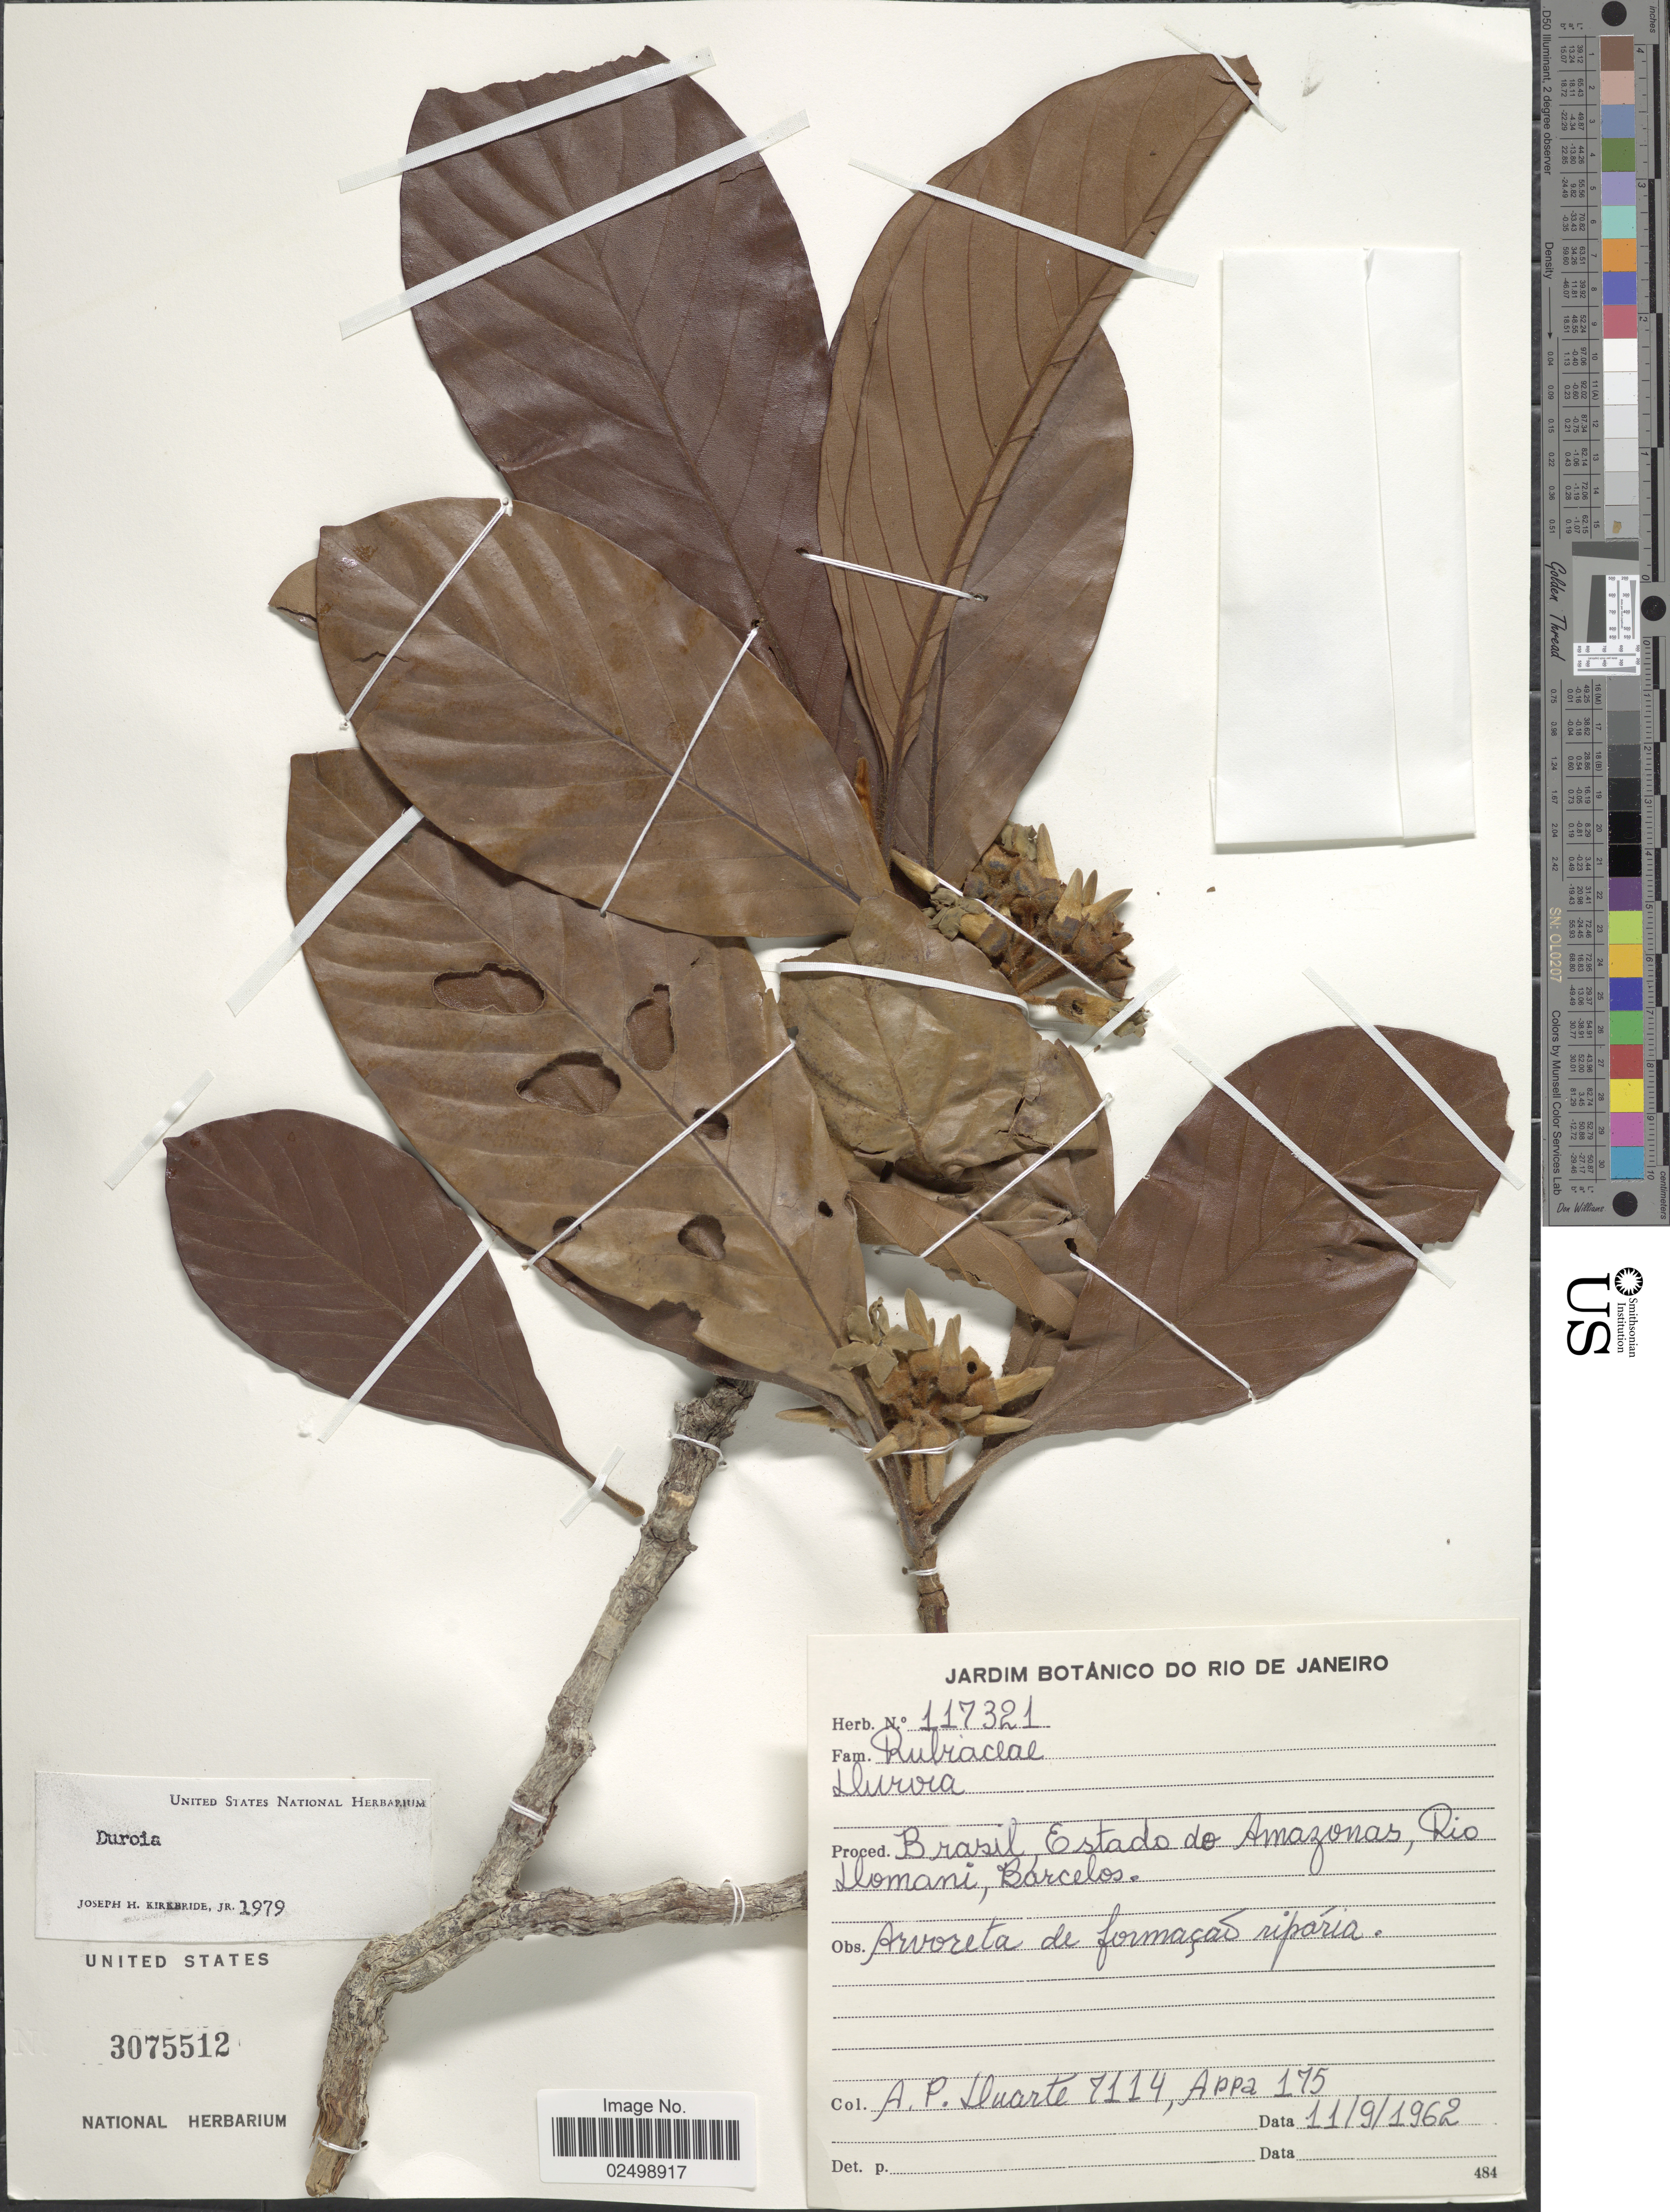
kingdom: Plantae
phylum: Tracheophyta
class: Magnoliopsida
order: Gentianales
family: Rubiaceae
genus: Duroia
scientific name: Duroia sp.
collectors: A. P. Duarte & -. Appa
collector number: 7114/175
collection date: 1962-09-11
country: Colombia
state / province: Amazônas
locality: Rio Domani, Barcelos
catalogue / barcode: US 3075512